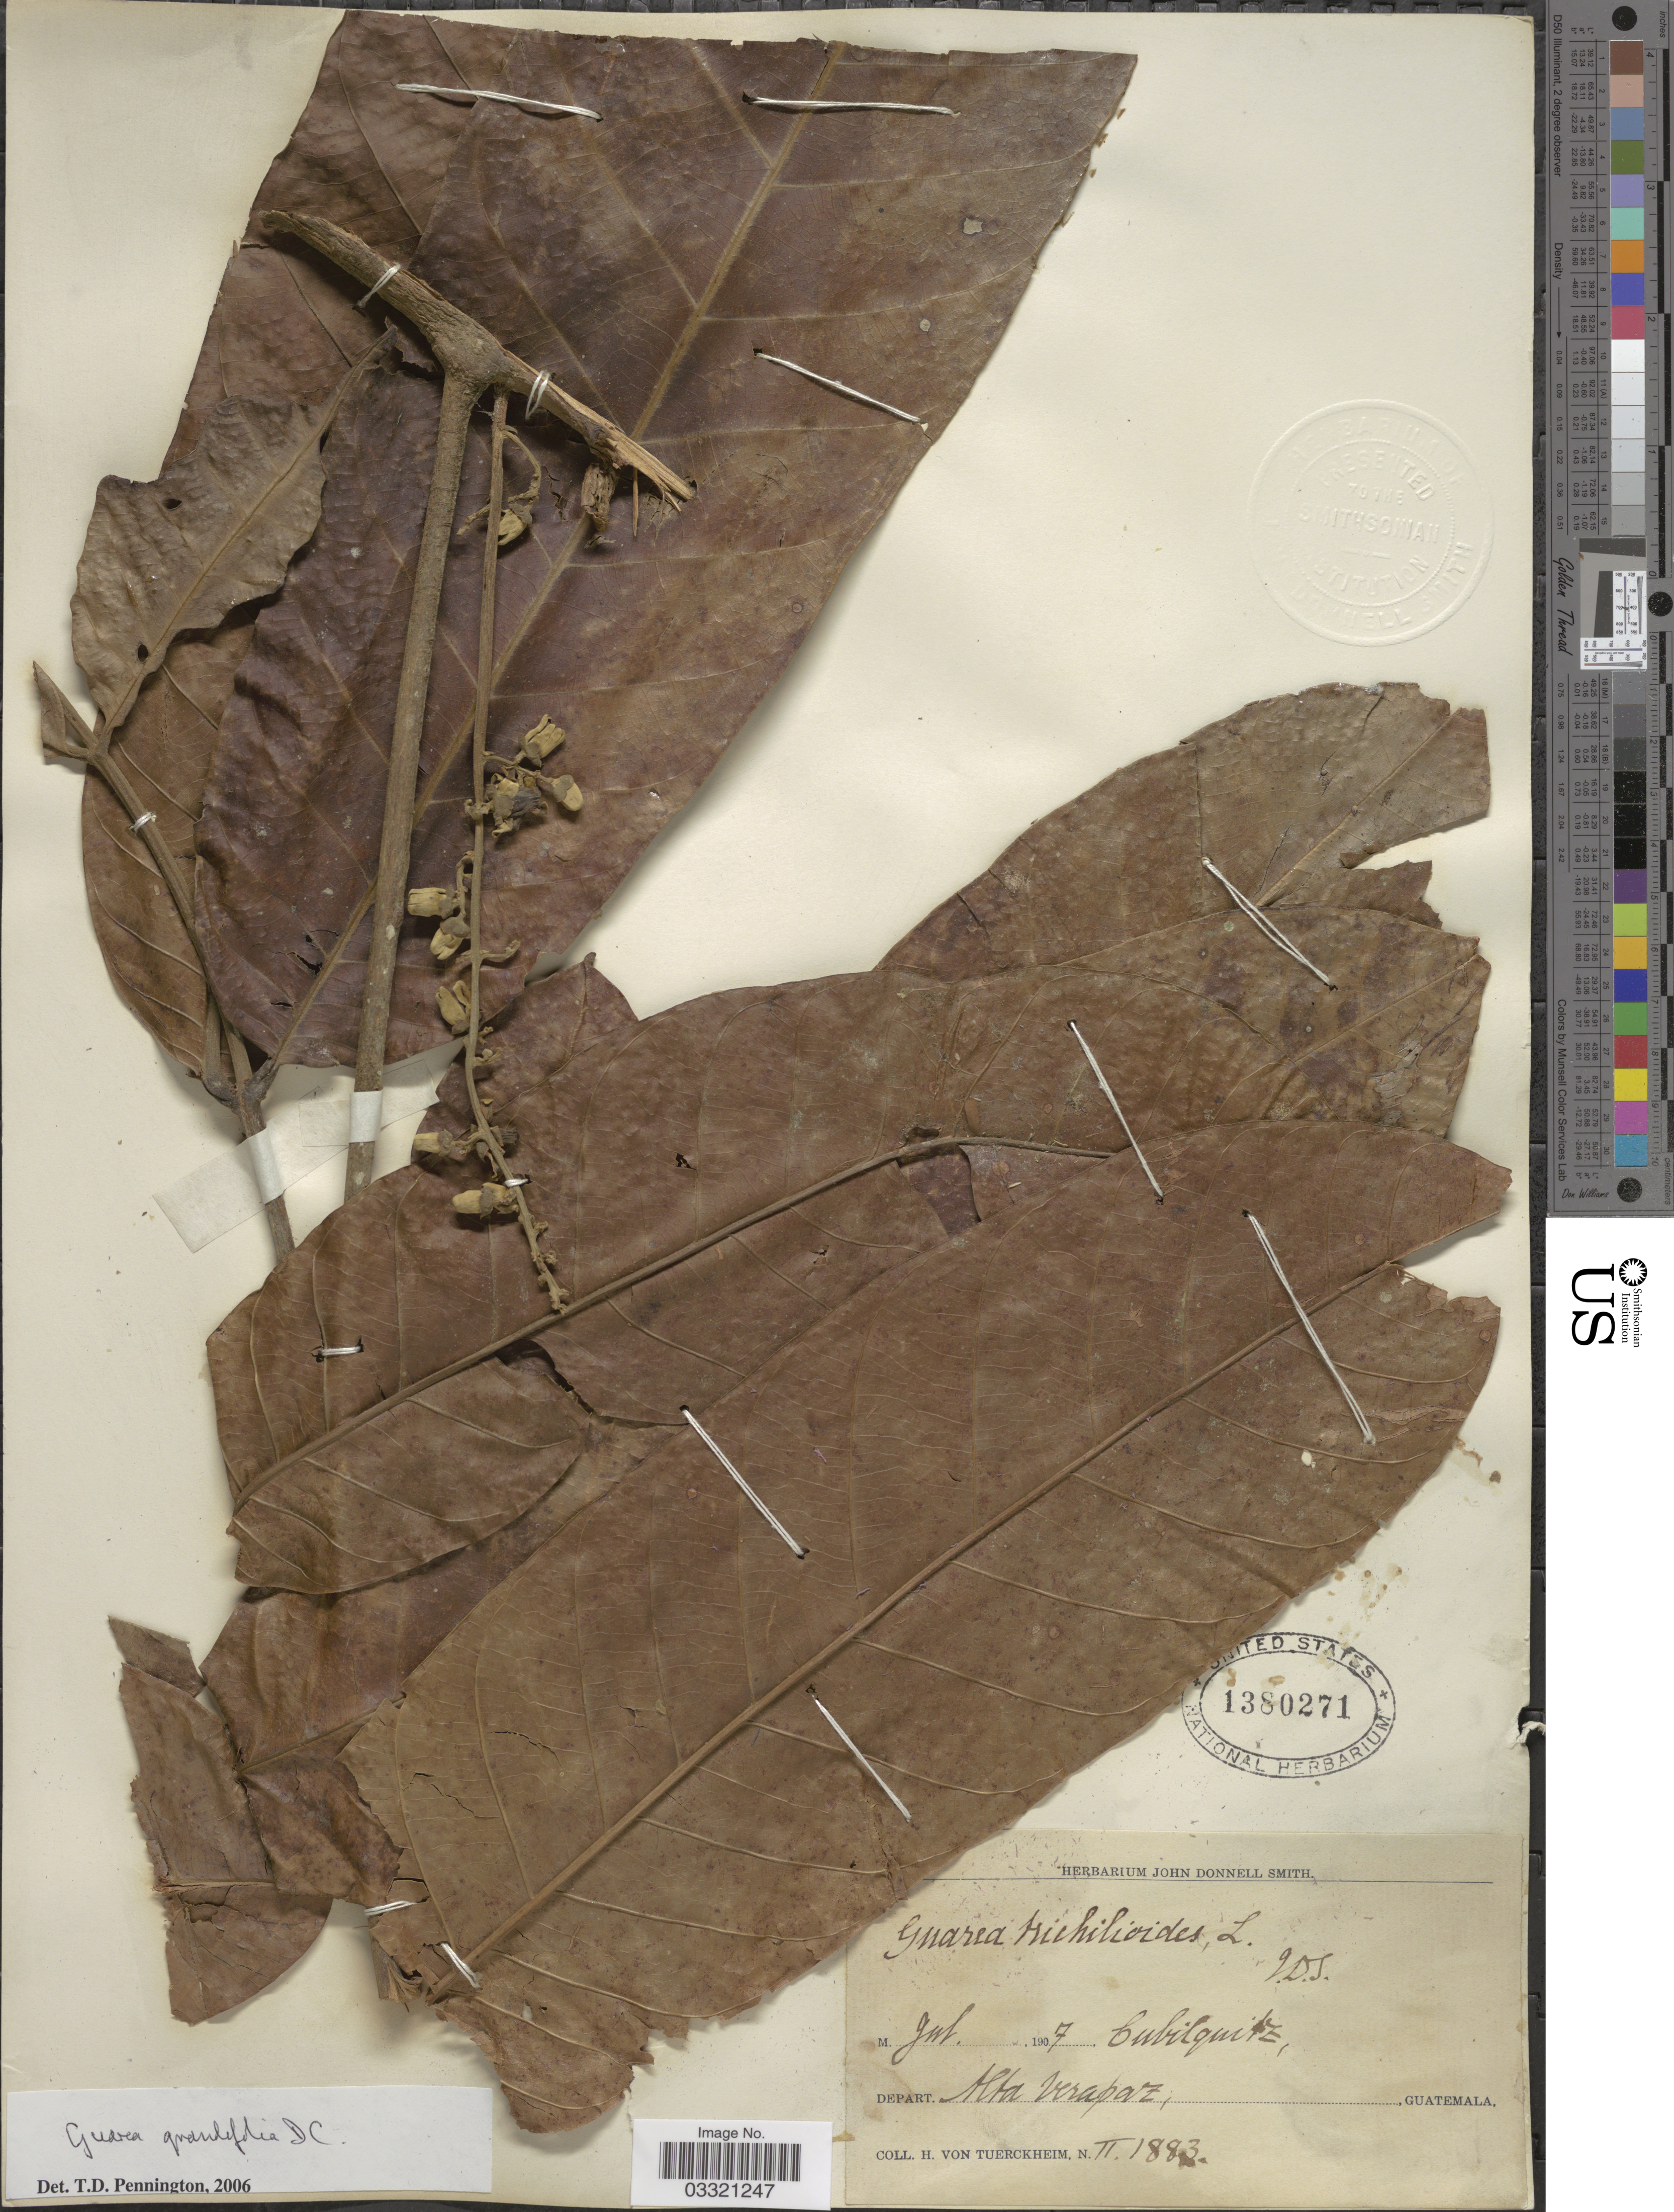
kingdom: Plantae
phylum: Tracheophyta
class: Magnoliopsida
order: Sapindales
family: Meliaceae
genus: Guarea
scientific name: Guarea grandifolia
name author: DC.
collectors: H. von Türckheim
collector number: II 1883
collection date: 1907-07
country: Guatemala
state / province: Alta Verapaz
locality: Depart. Alta Verapaz.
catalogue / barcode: US 1380271